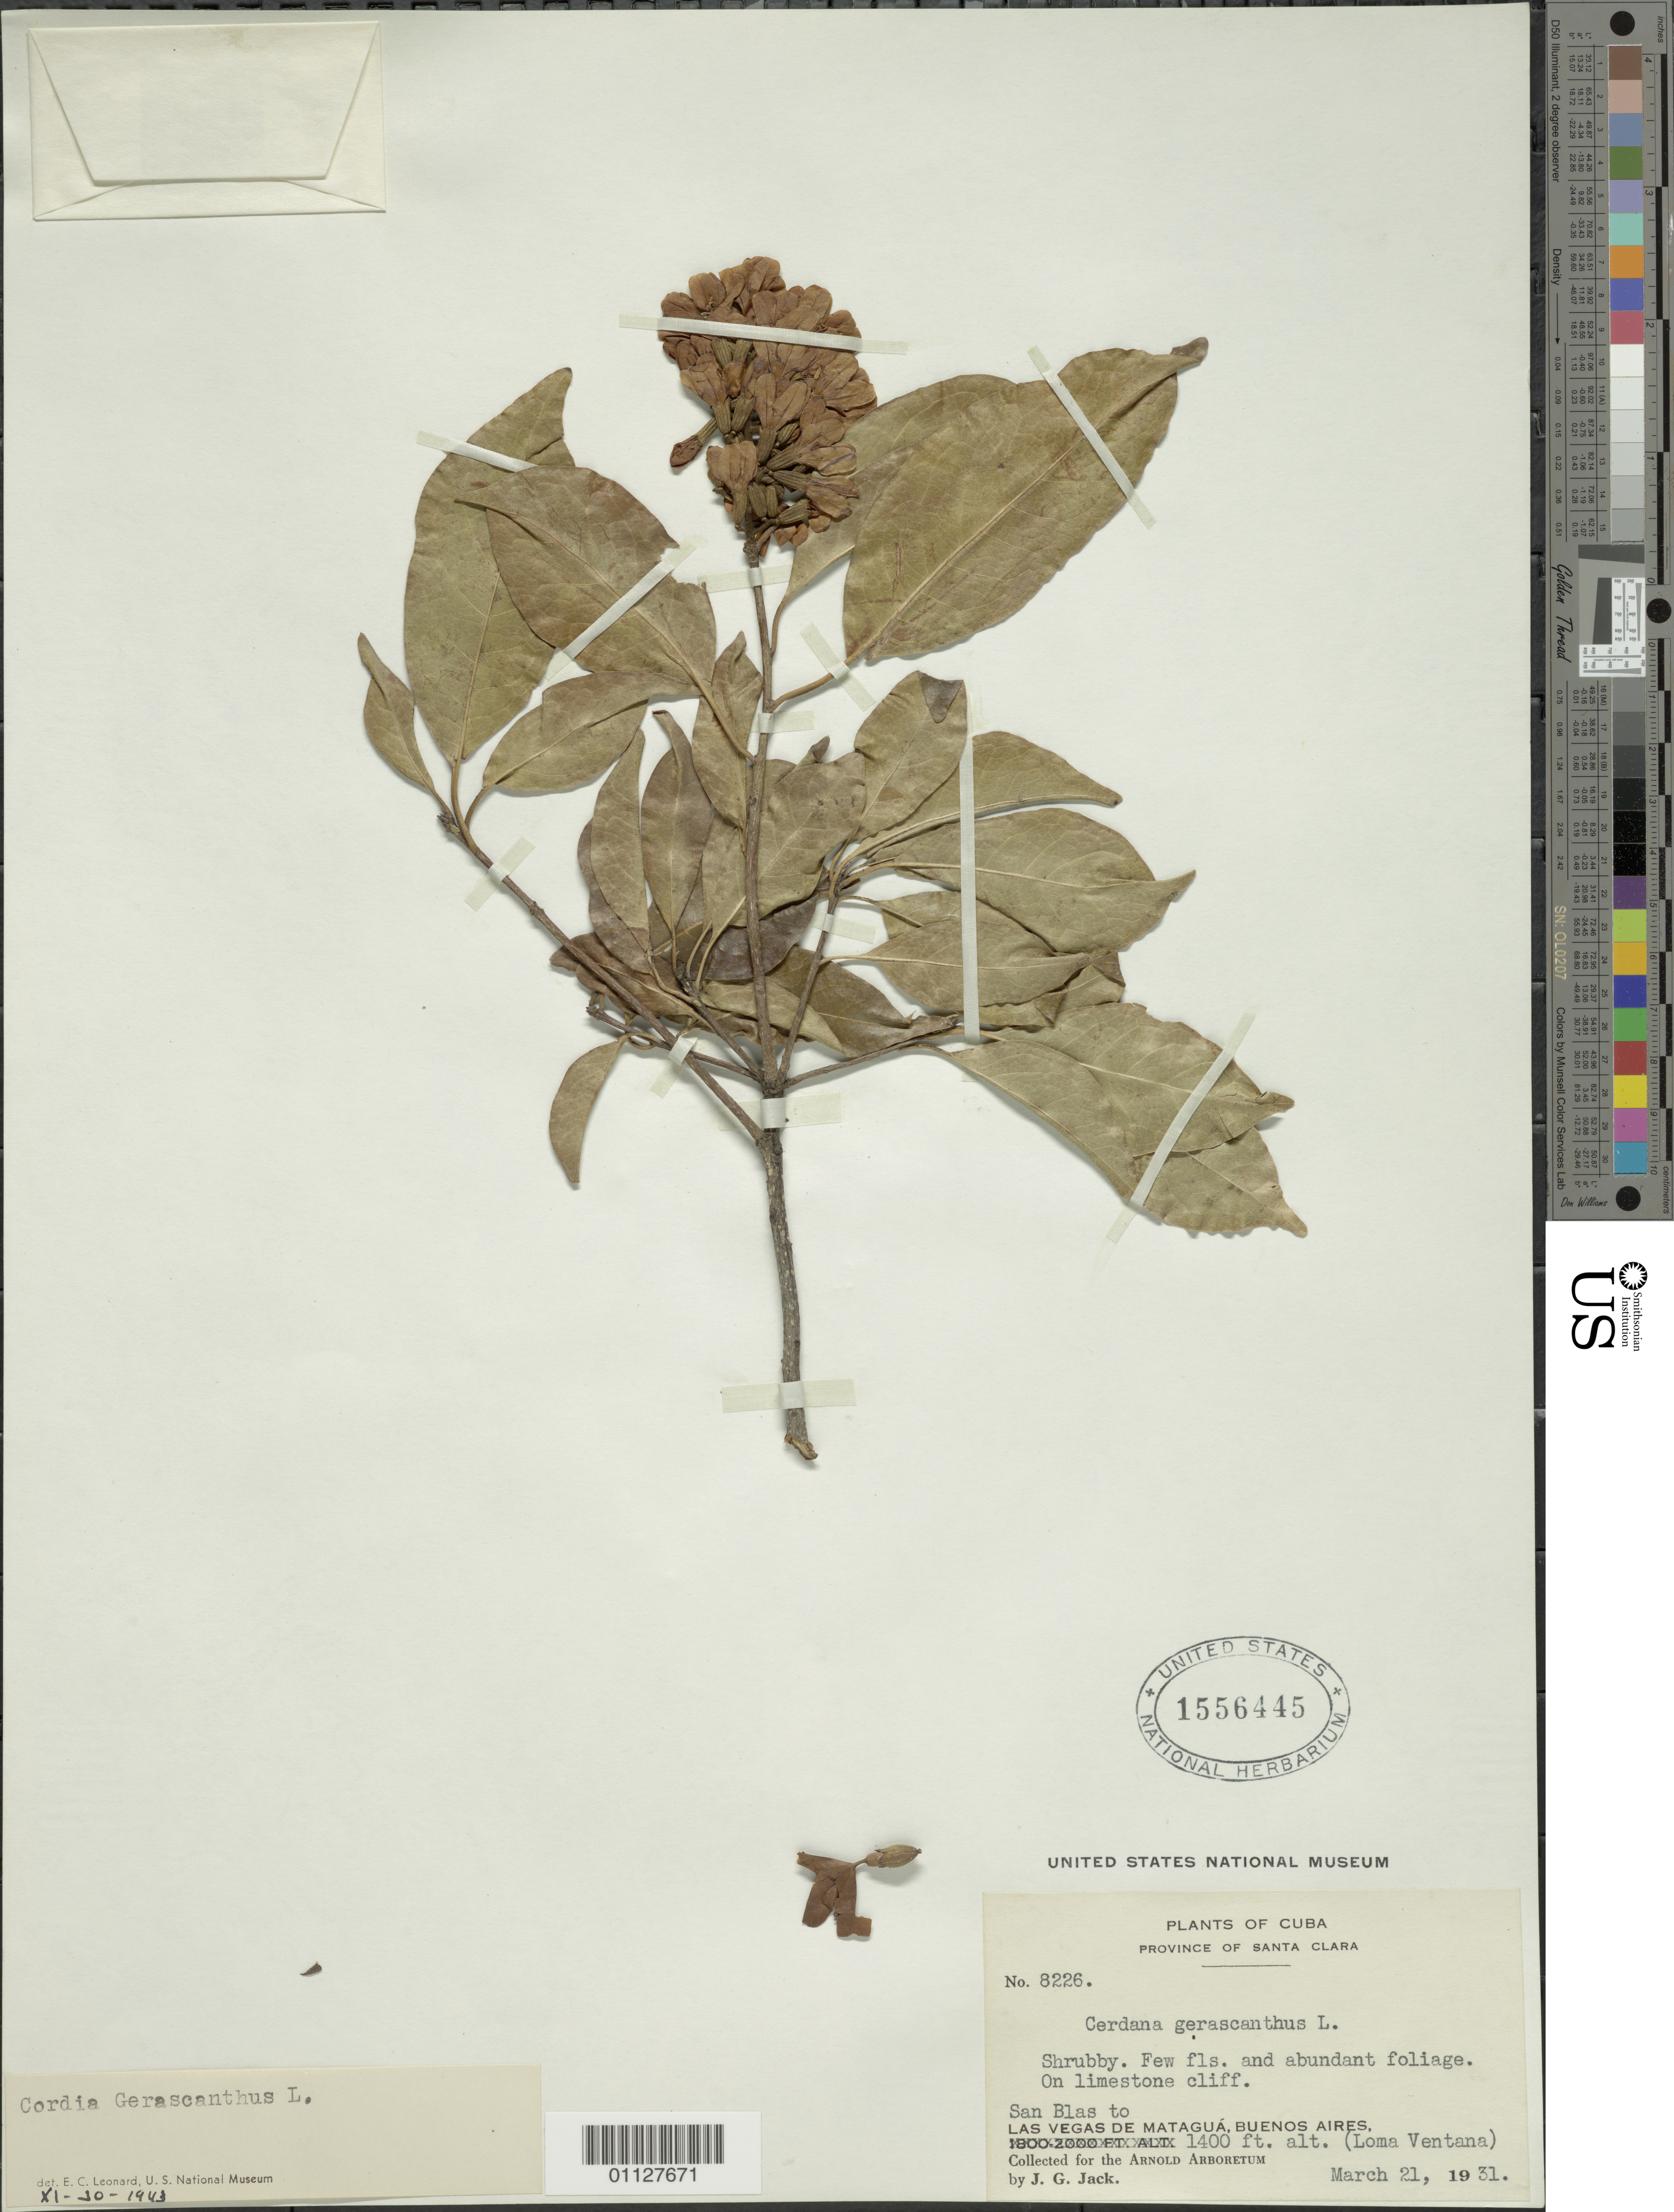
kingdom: Plantae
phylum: Tracheophyta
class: Magnoliopsida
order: Boraginales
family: Cordiaceae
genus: Cordia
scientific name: Cordia gerascanthus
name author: L.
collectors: J. G. Jack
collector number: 8226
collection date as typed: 21 Mar 1931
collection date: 1931-03-21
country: Cuba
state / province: Cienfuegos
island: Cuba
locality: San Blas to Las Vegas de Matagua, Buenos Aires (Loma Ventana) On limestone cliff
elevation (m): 427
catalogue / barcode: US 1556445